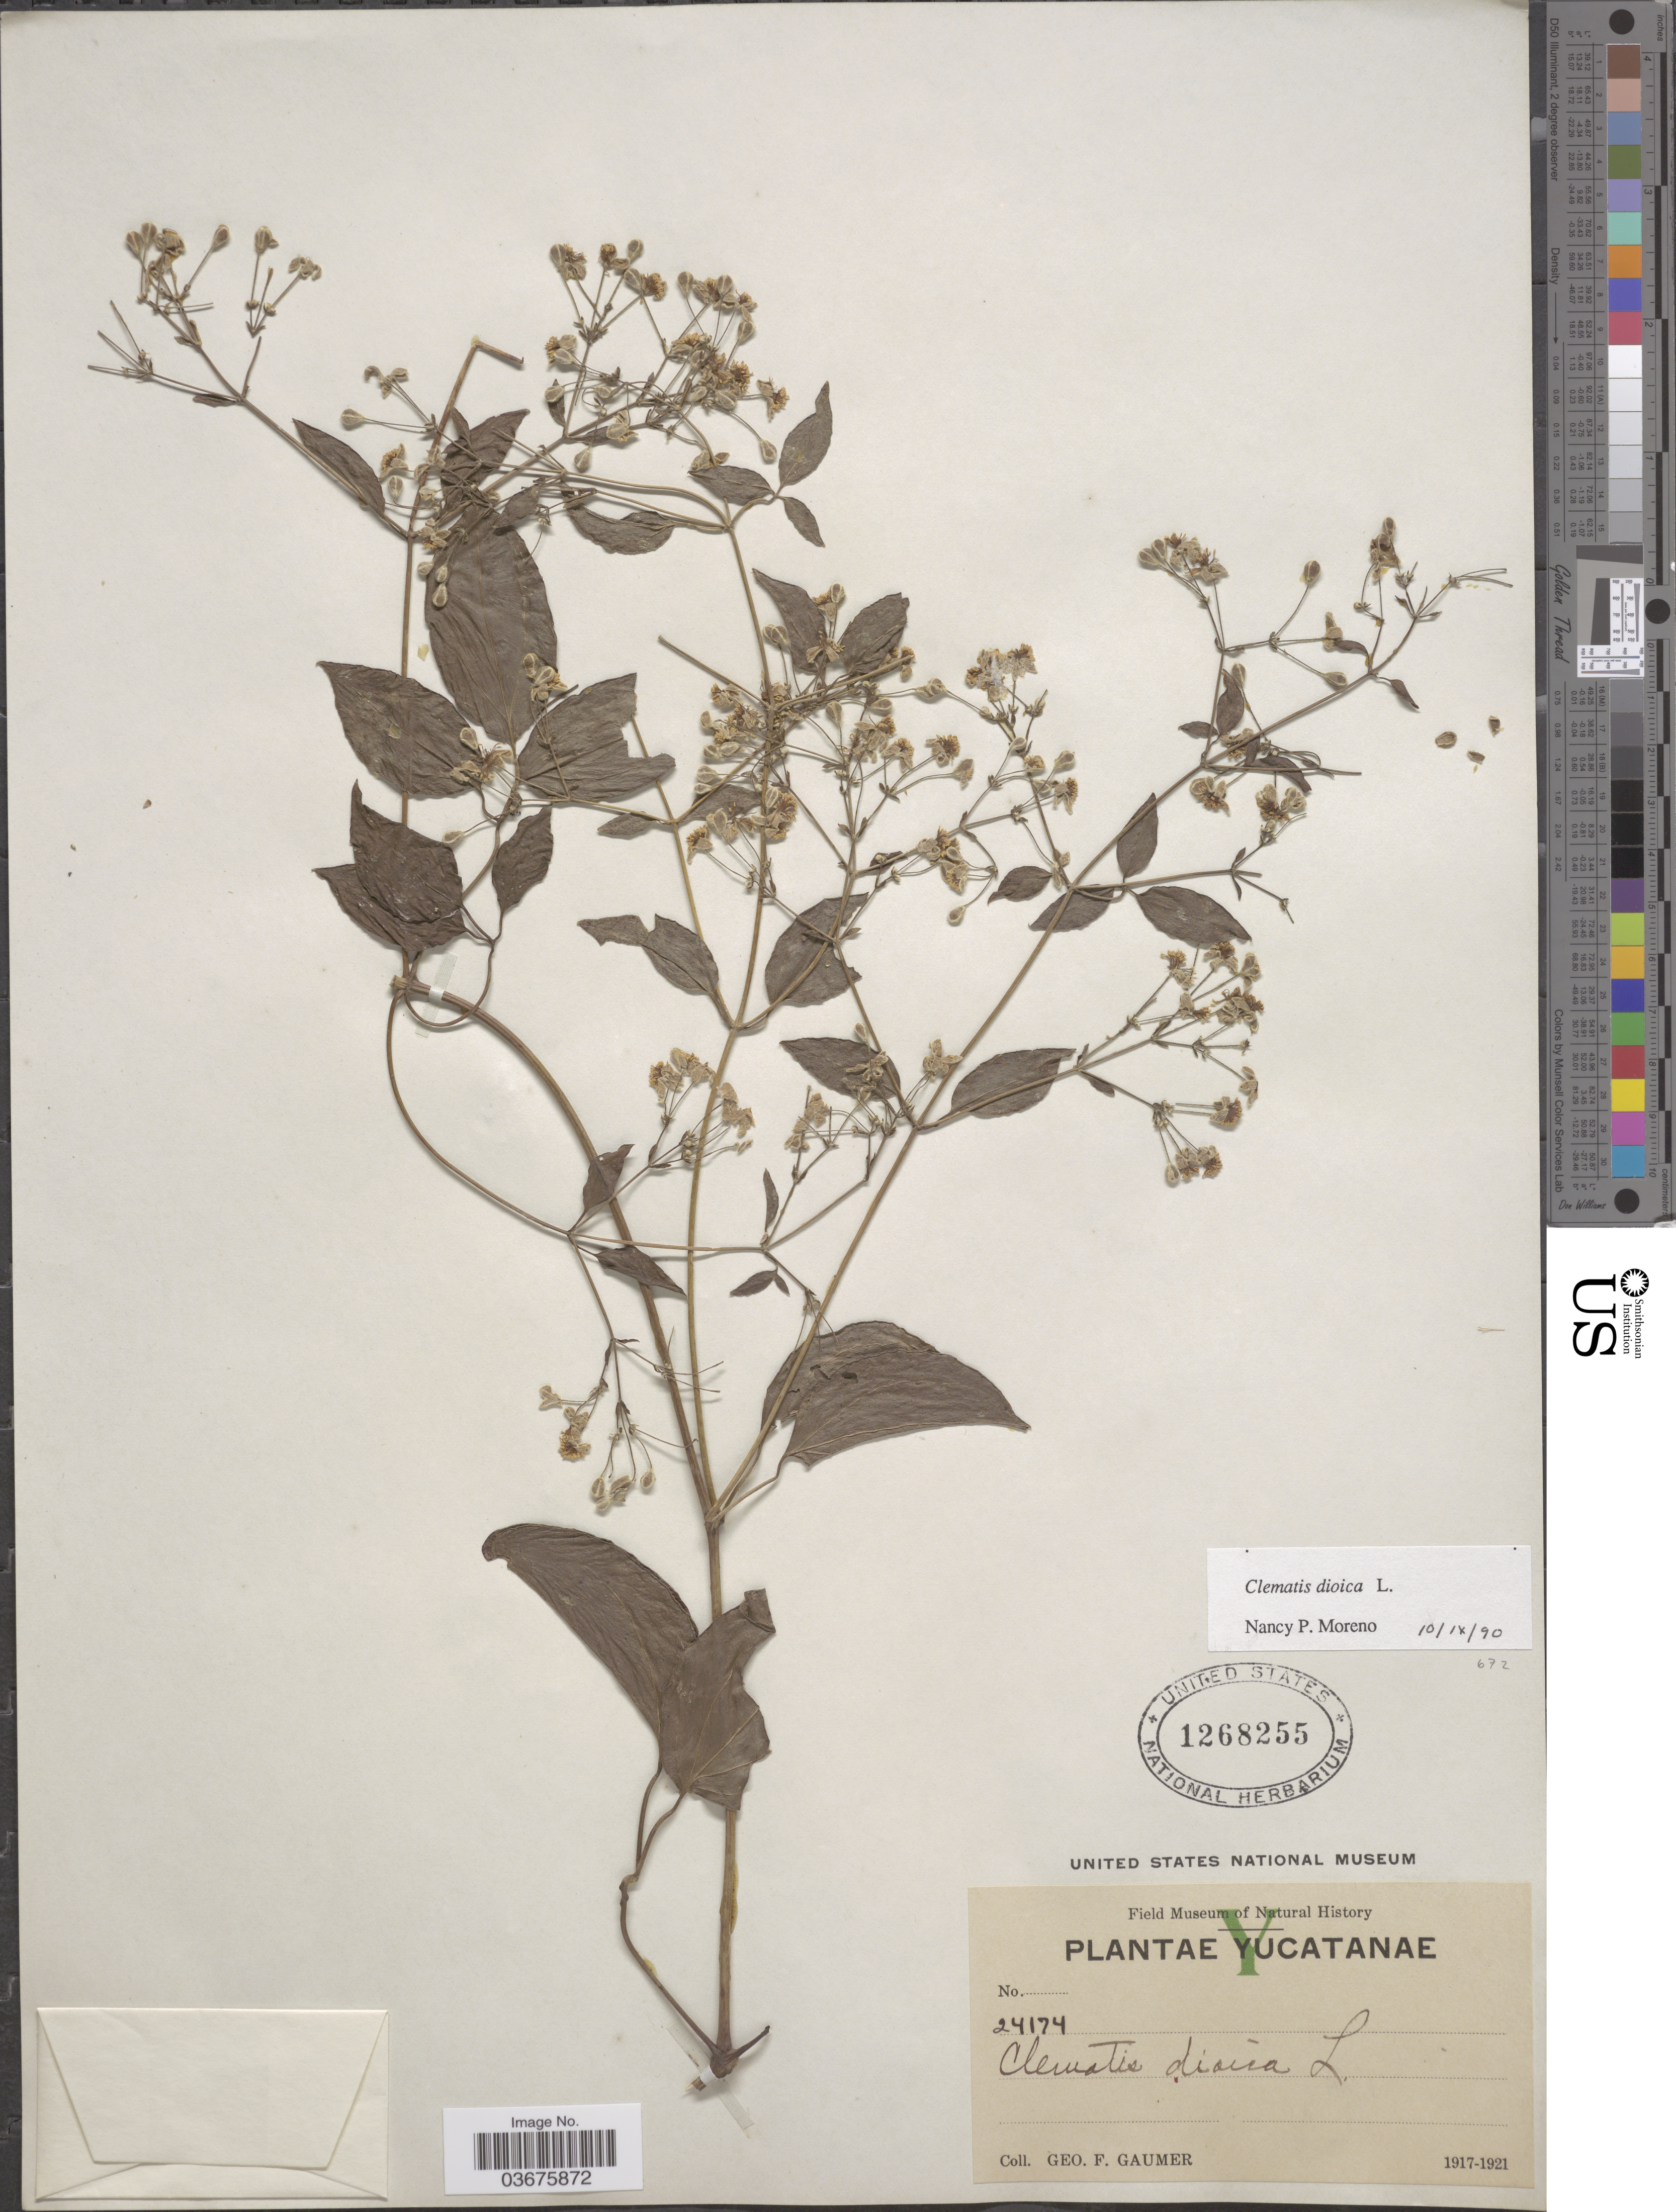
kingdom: Plantae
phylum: Tracheophyta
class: Magnoliopsida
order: Ranunculales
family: Ranunculaceae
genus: Clematis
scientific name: Clematis dioica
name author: L.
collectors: G. F. Gaumer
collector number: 24174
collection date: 1917/1921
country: Mexico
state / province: Yucatán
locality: Yucatanae.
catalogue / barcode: US 1268255